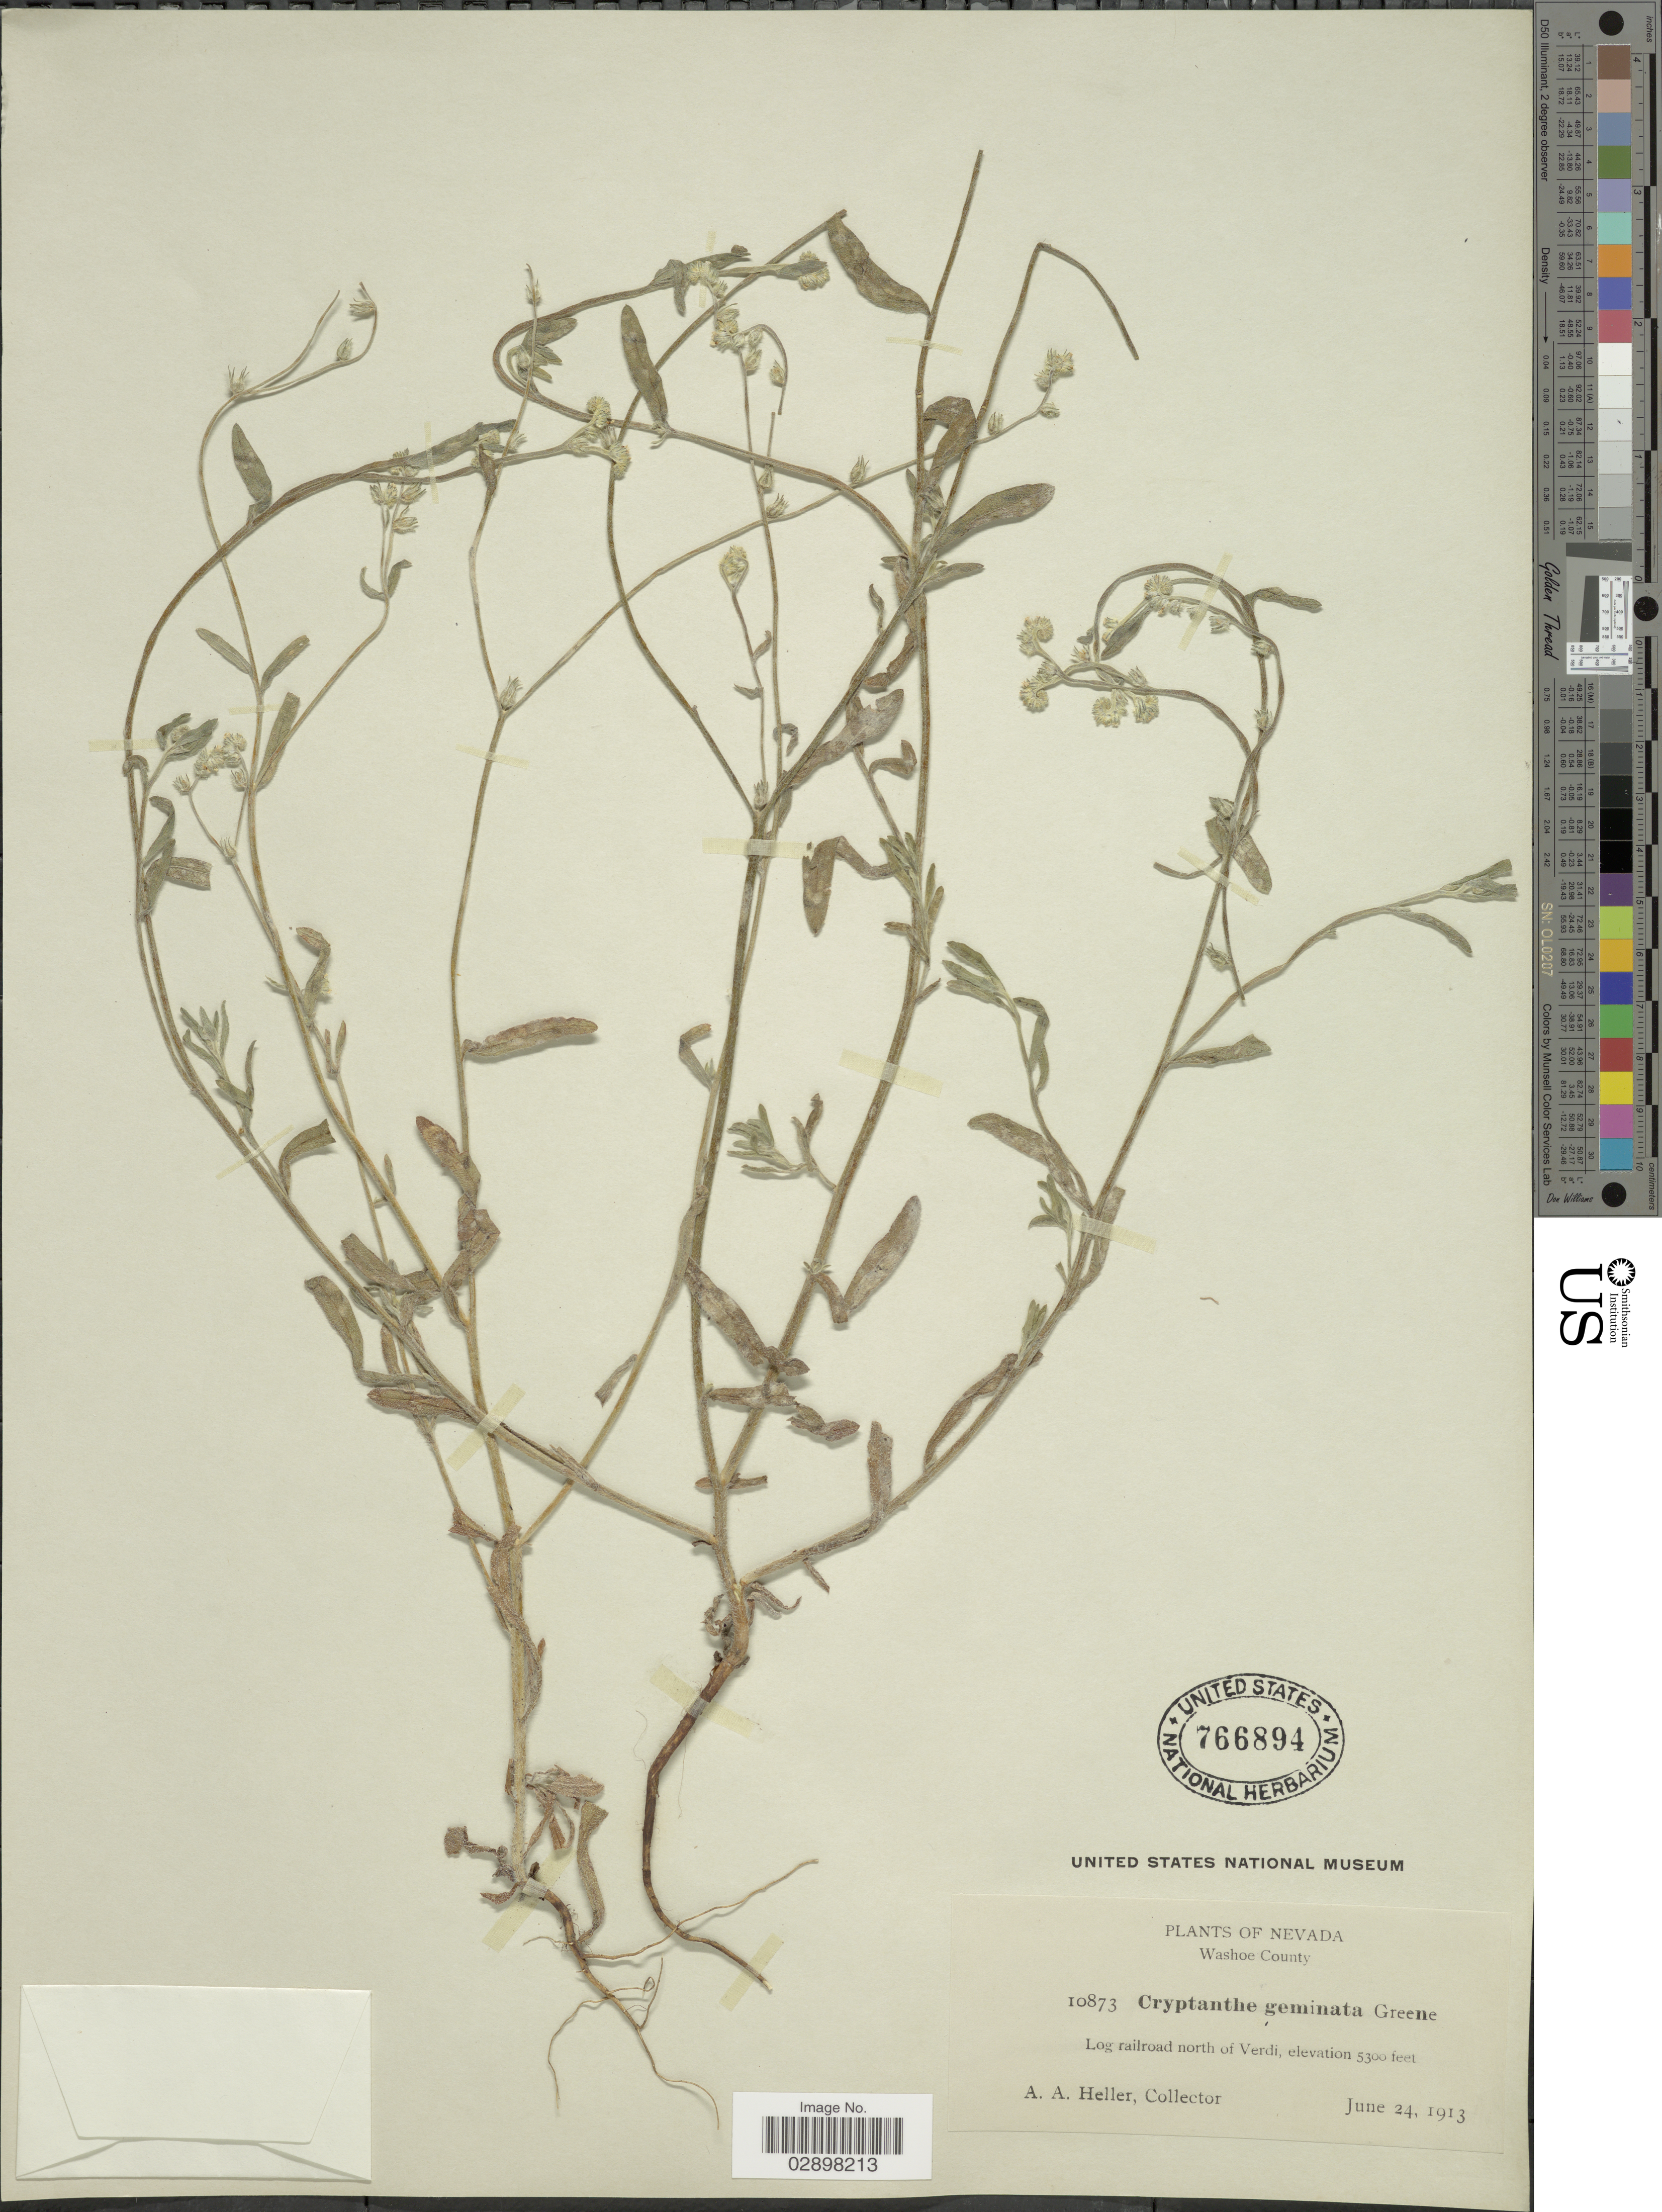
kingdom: Plantae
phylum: Tracheophyta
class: Magnoliopsida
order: Boraginales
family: Boraginaceae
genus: Cryptantha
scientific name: Cryptantha simulans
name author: Greene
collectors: A. A. Heller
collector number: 10873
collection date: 1913-06-24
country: United States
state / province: Nevada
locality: Washoe County, log railroad north of Verdi.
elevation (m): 1615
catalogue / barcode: US 766894